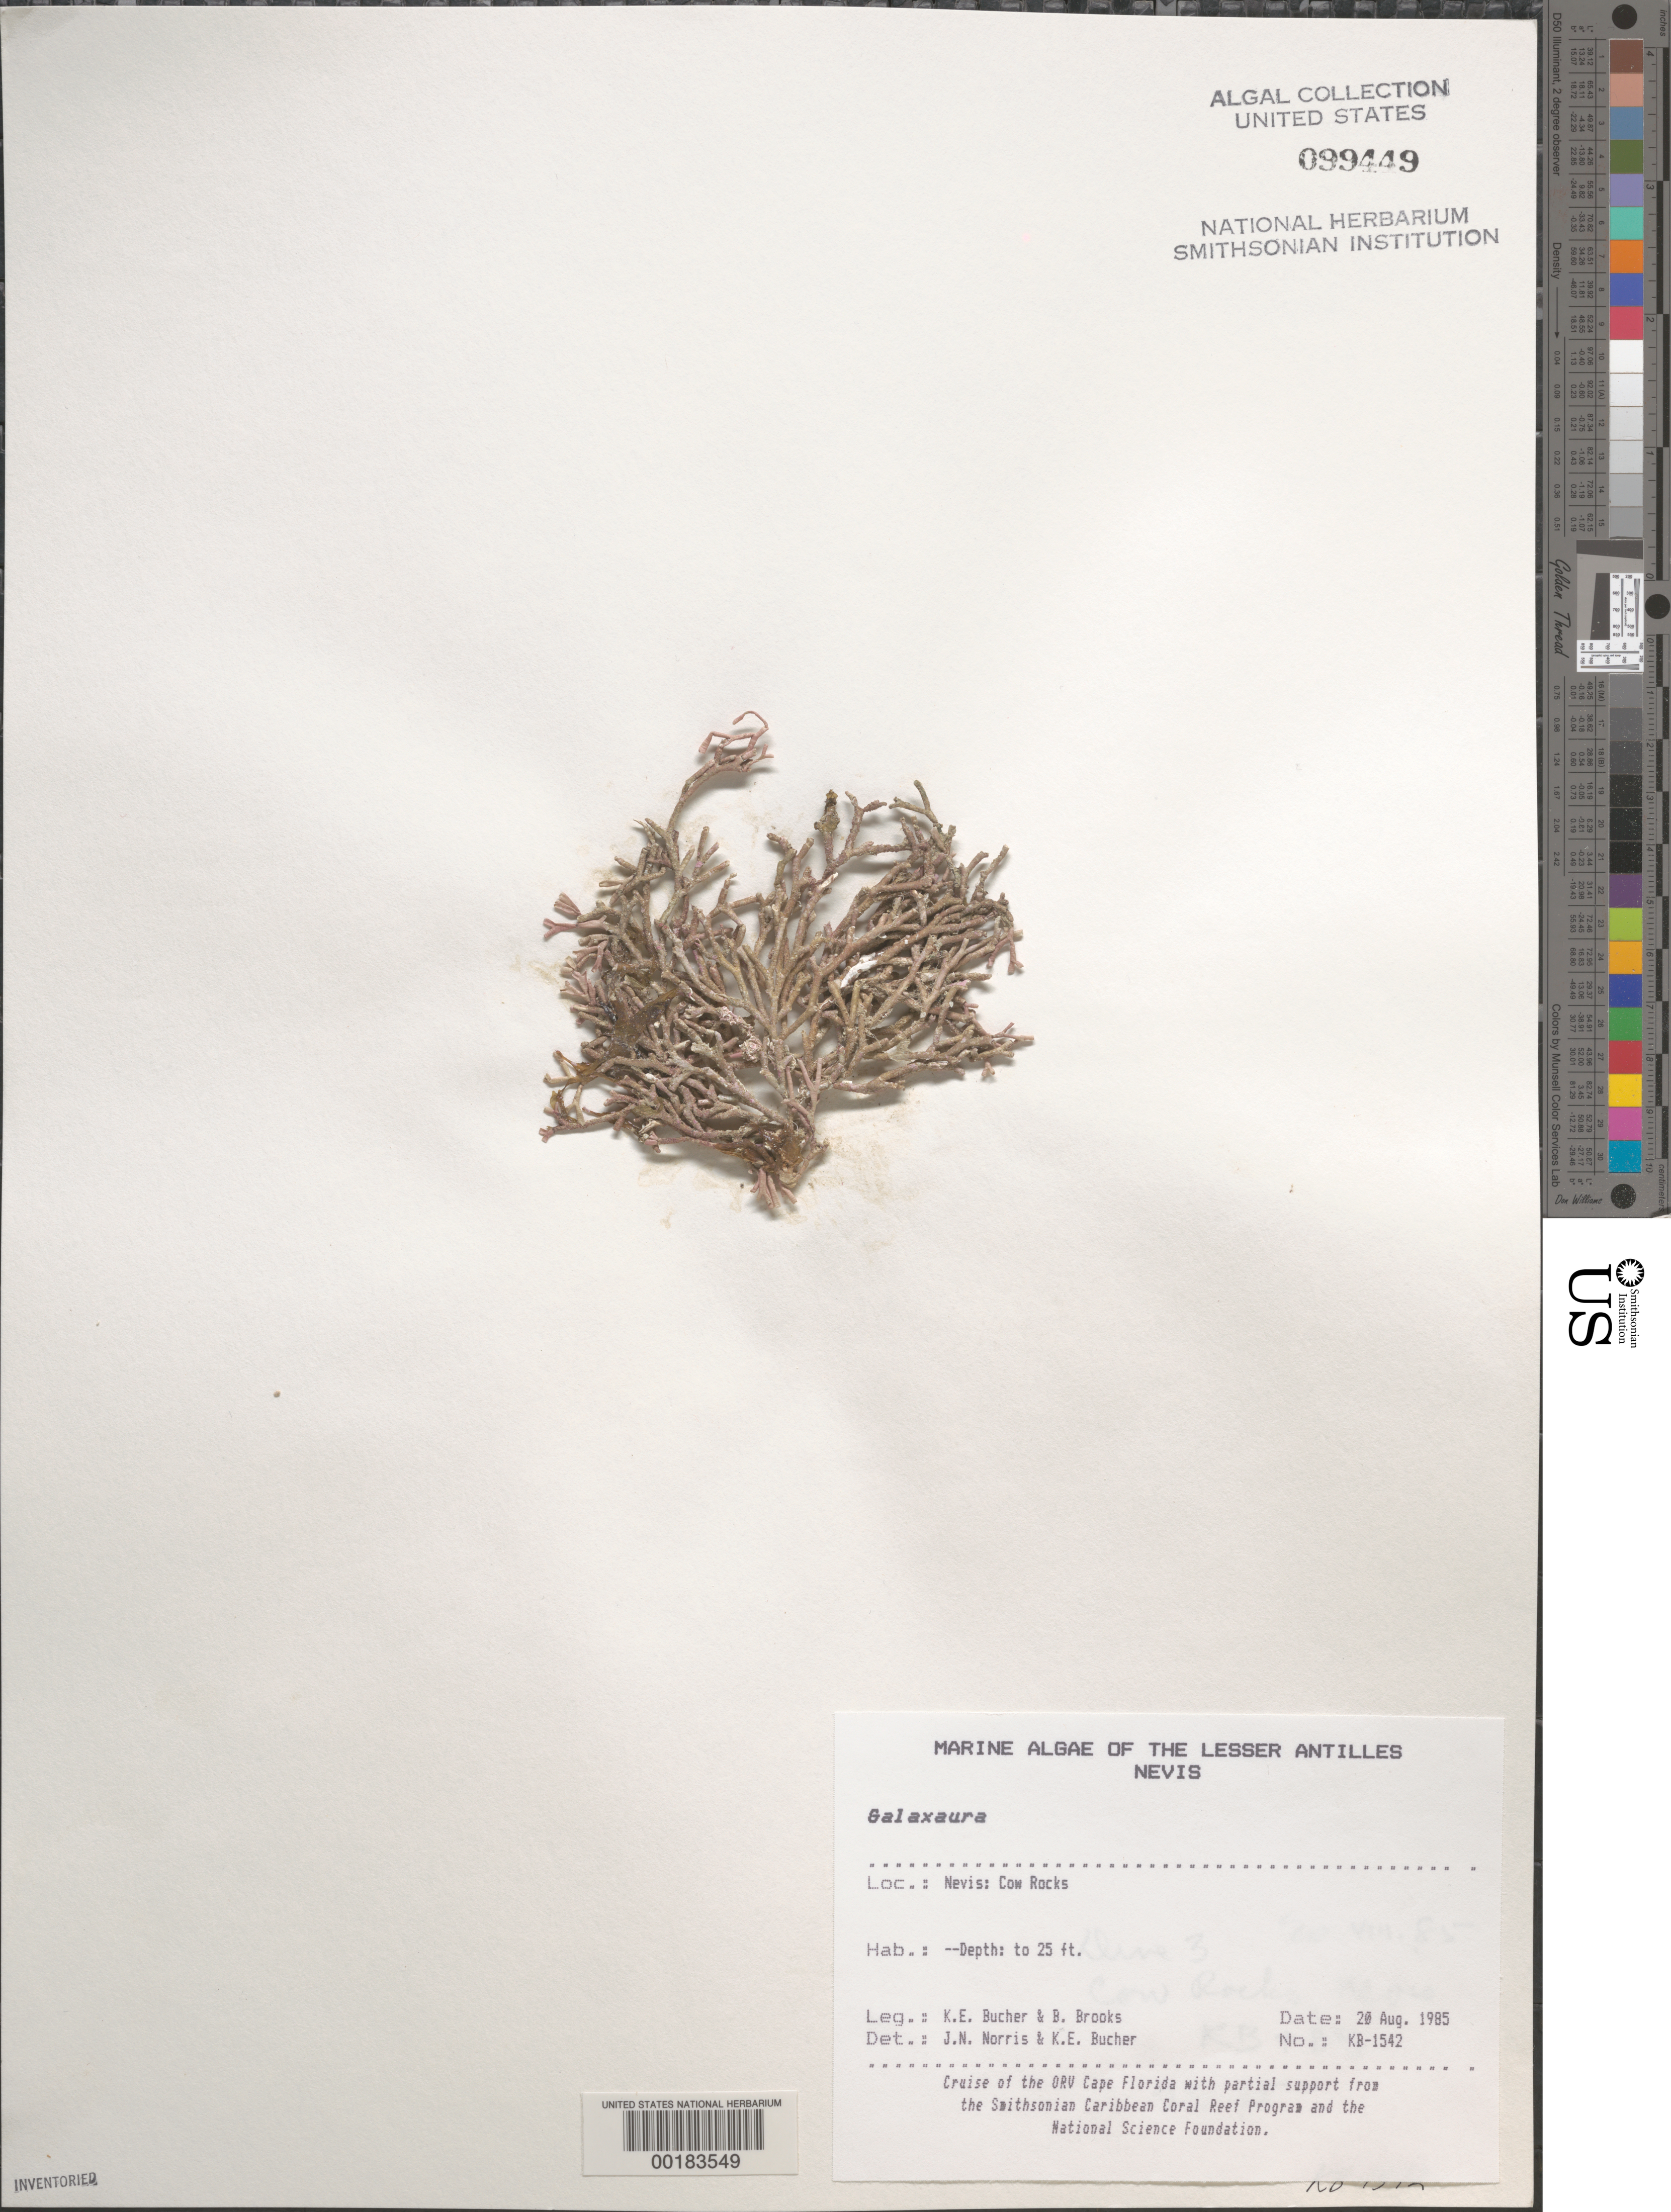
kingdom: Plantae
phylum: Rhodophyta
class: Florideophyceae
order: Nemaliales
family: Galaxauraceae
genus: Galaxaura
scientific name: Galaxaura sp.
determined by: Norris, J. N.; Bucher, K. E.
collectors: K. E. Bucher & B. Brooks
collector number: Kb-1542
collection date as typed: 20 Aug 1985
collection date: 1985-08-20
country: St. Christopher-Nevis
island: Nevis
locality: Cow Rocks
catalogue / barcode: US 99449